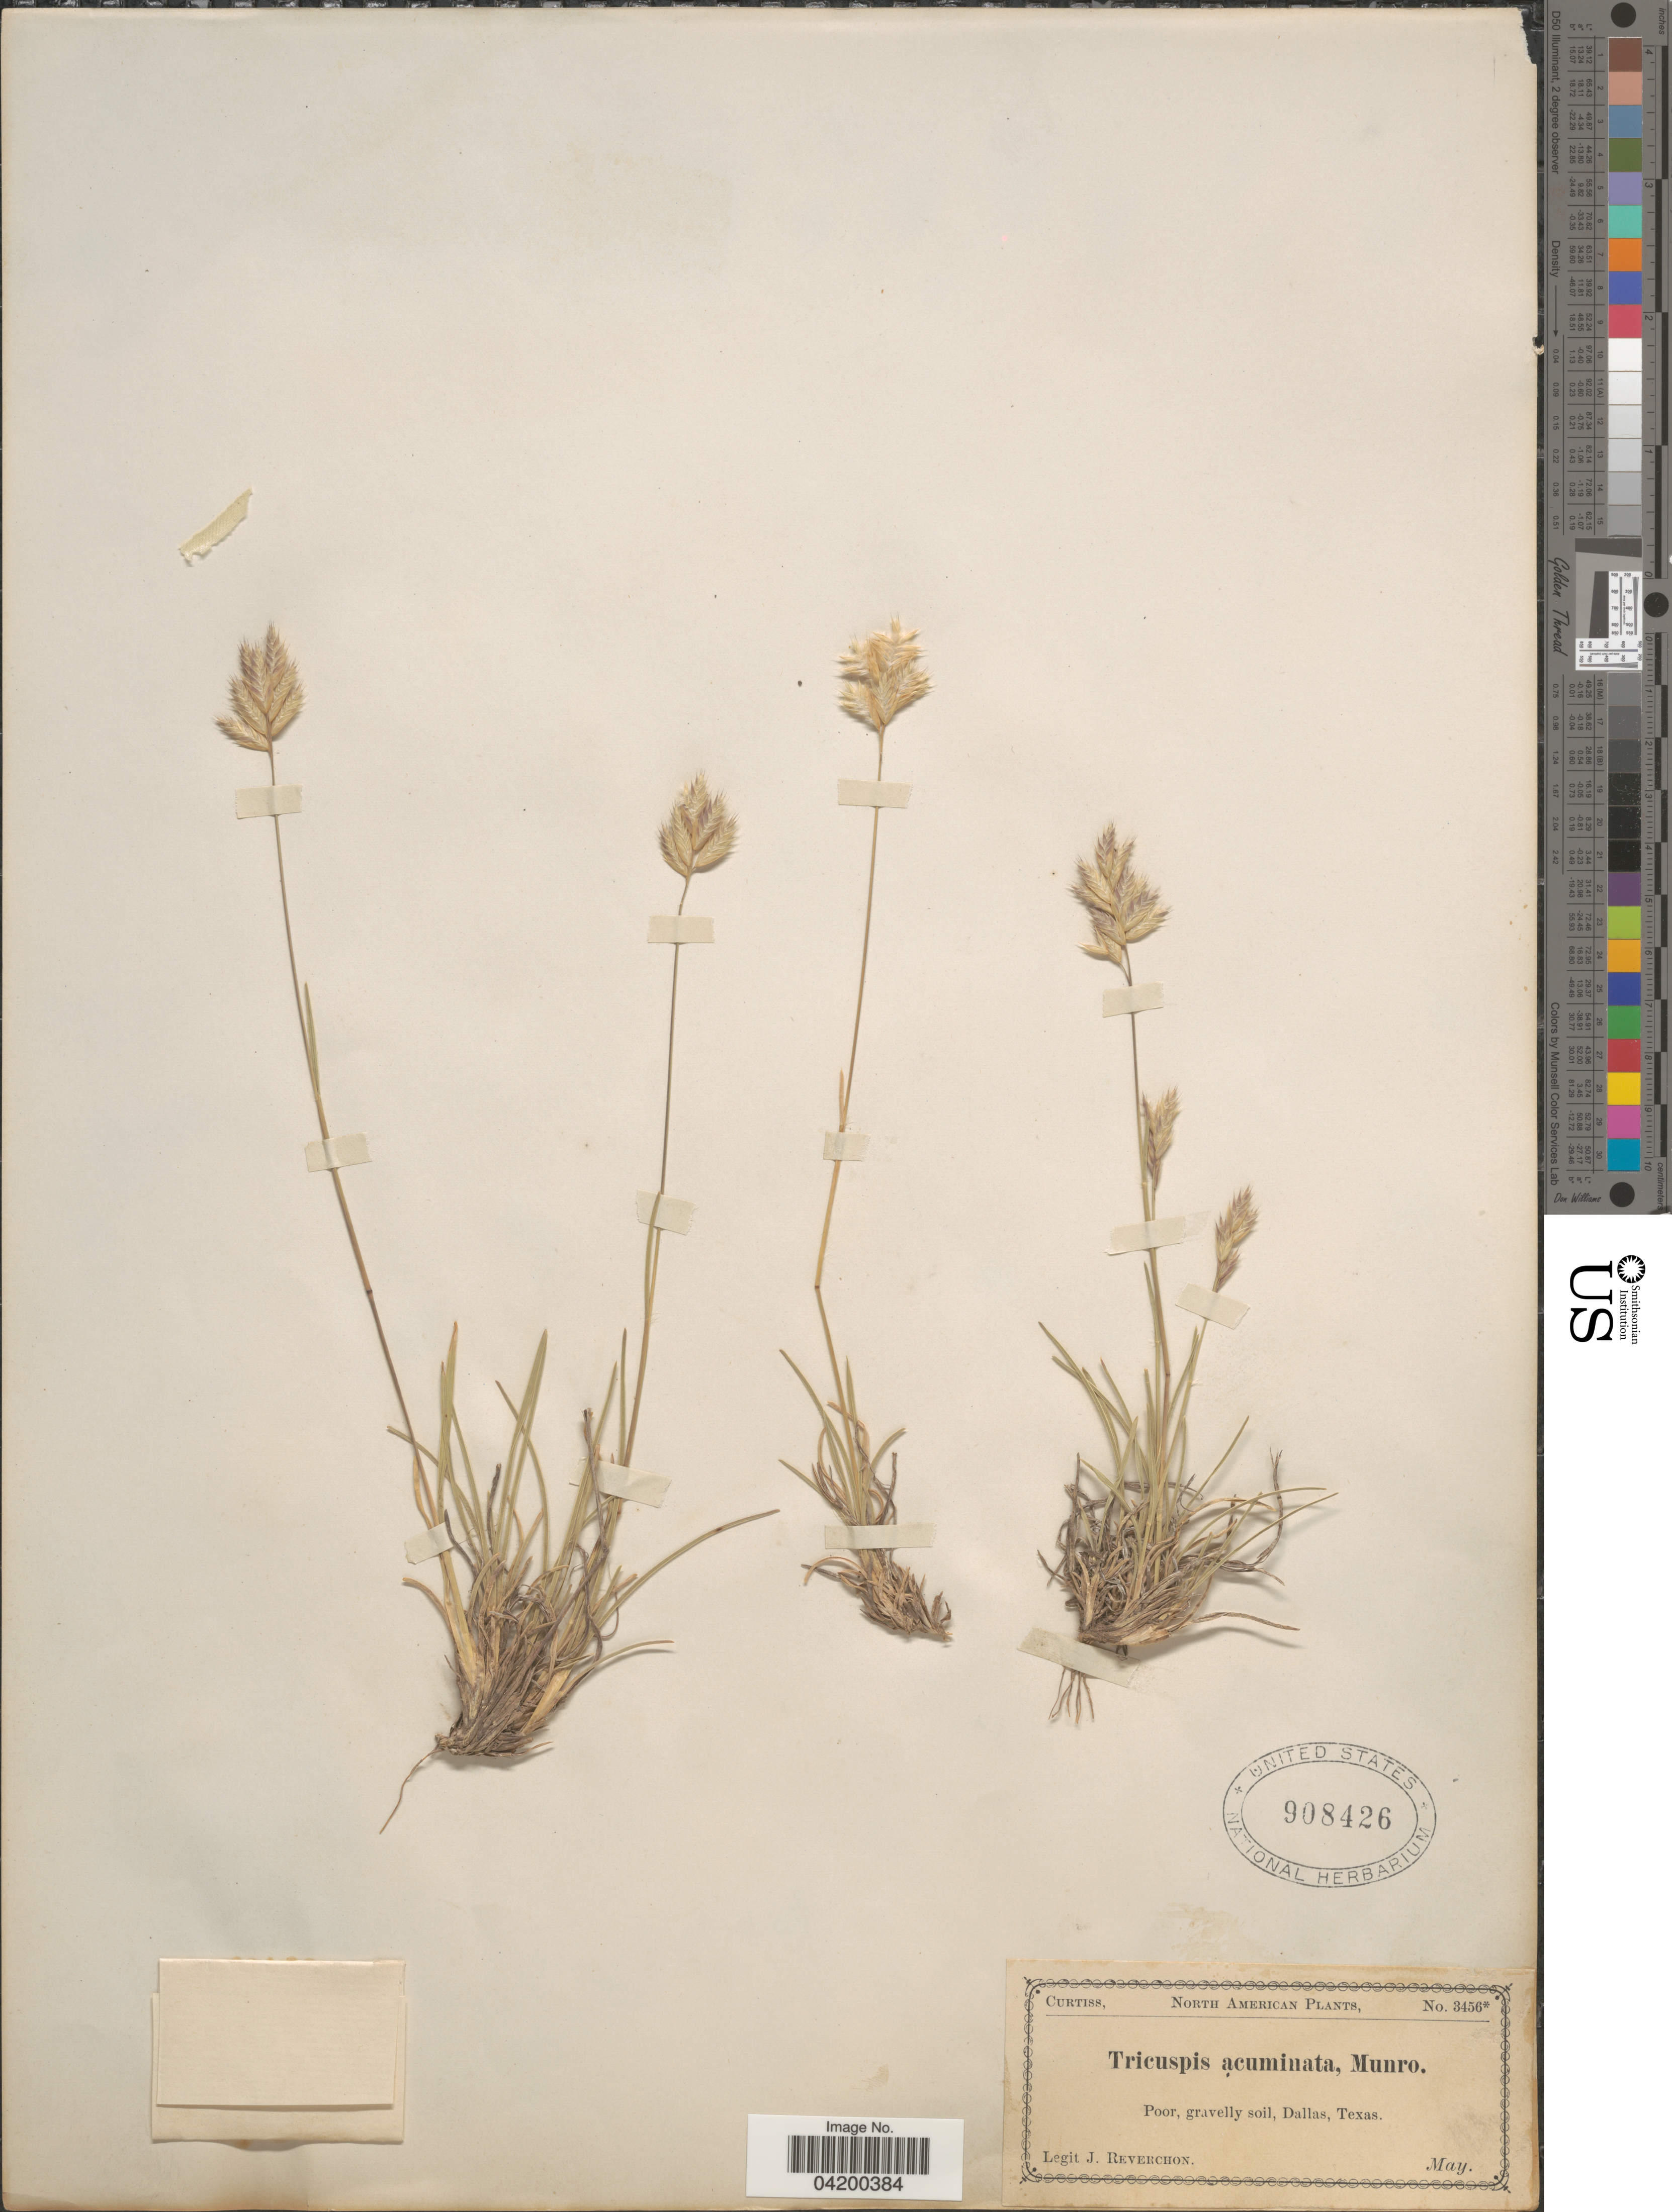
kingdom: Plantae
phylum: Tracheophyta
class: Liliopsida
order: Poales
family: Poaceae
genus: Erioneuron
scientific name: Erioneuron pilosum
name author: (Buckley) Nash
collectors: J. Reverchon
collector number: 3456*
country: United States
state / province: Texas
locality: Dallas.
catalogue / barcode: US 908426